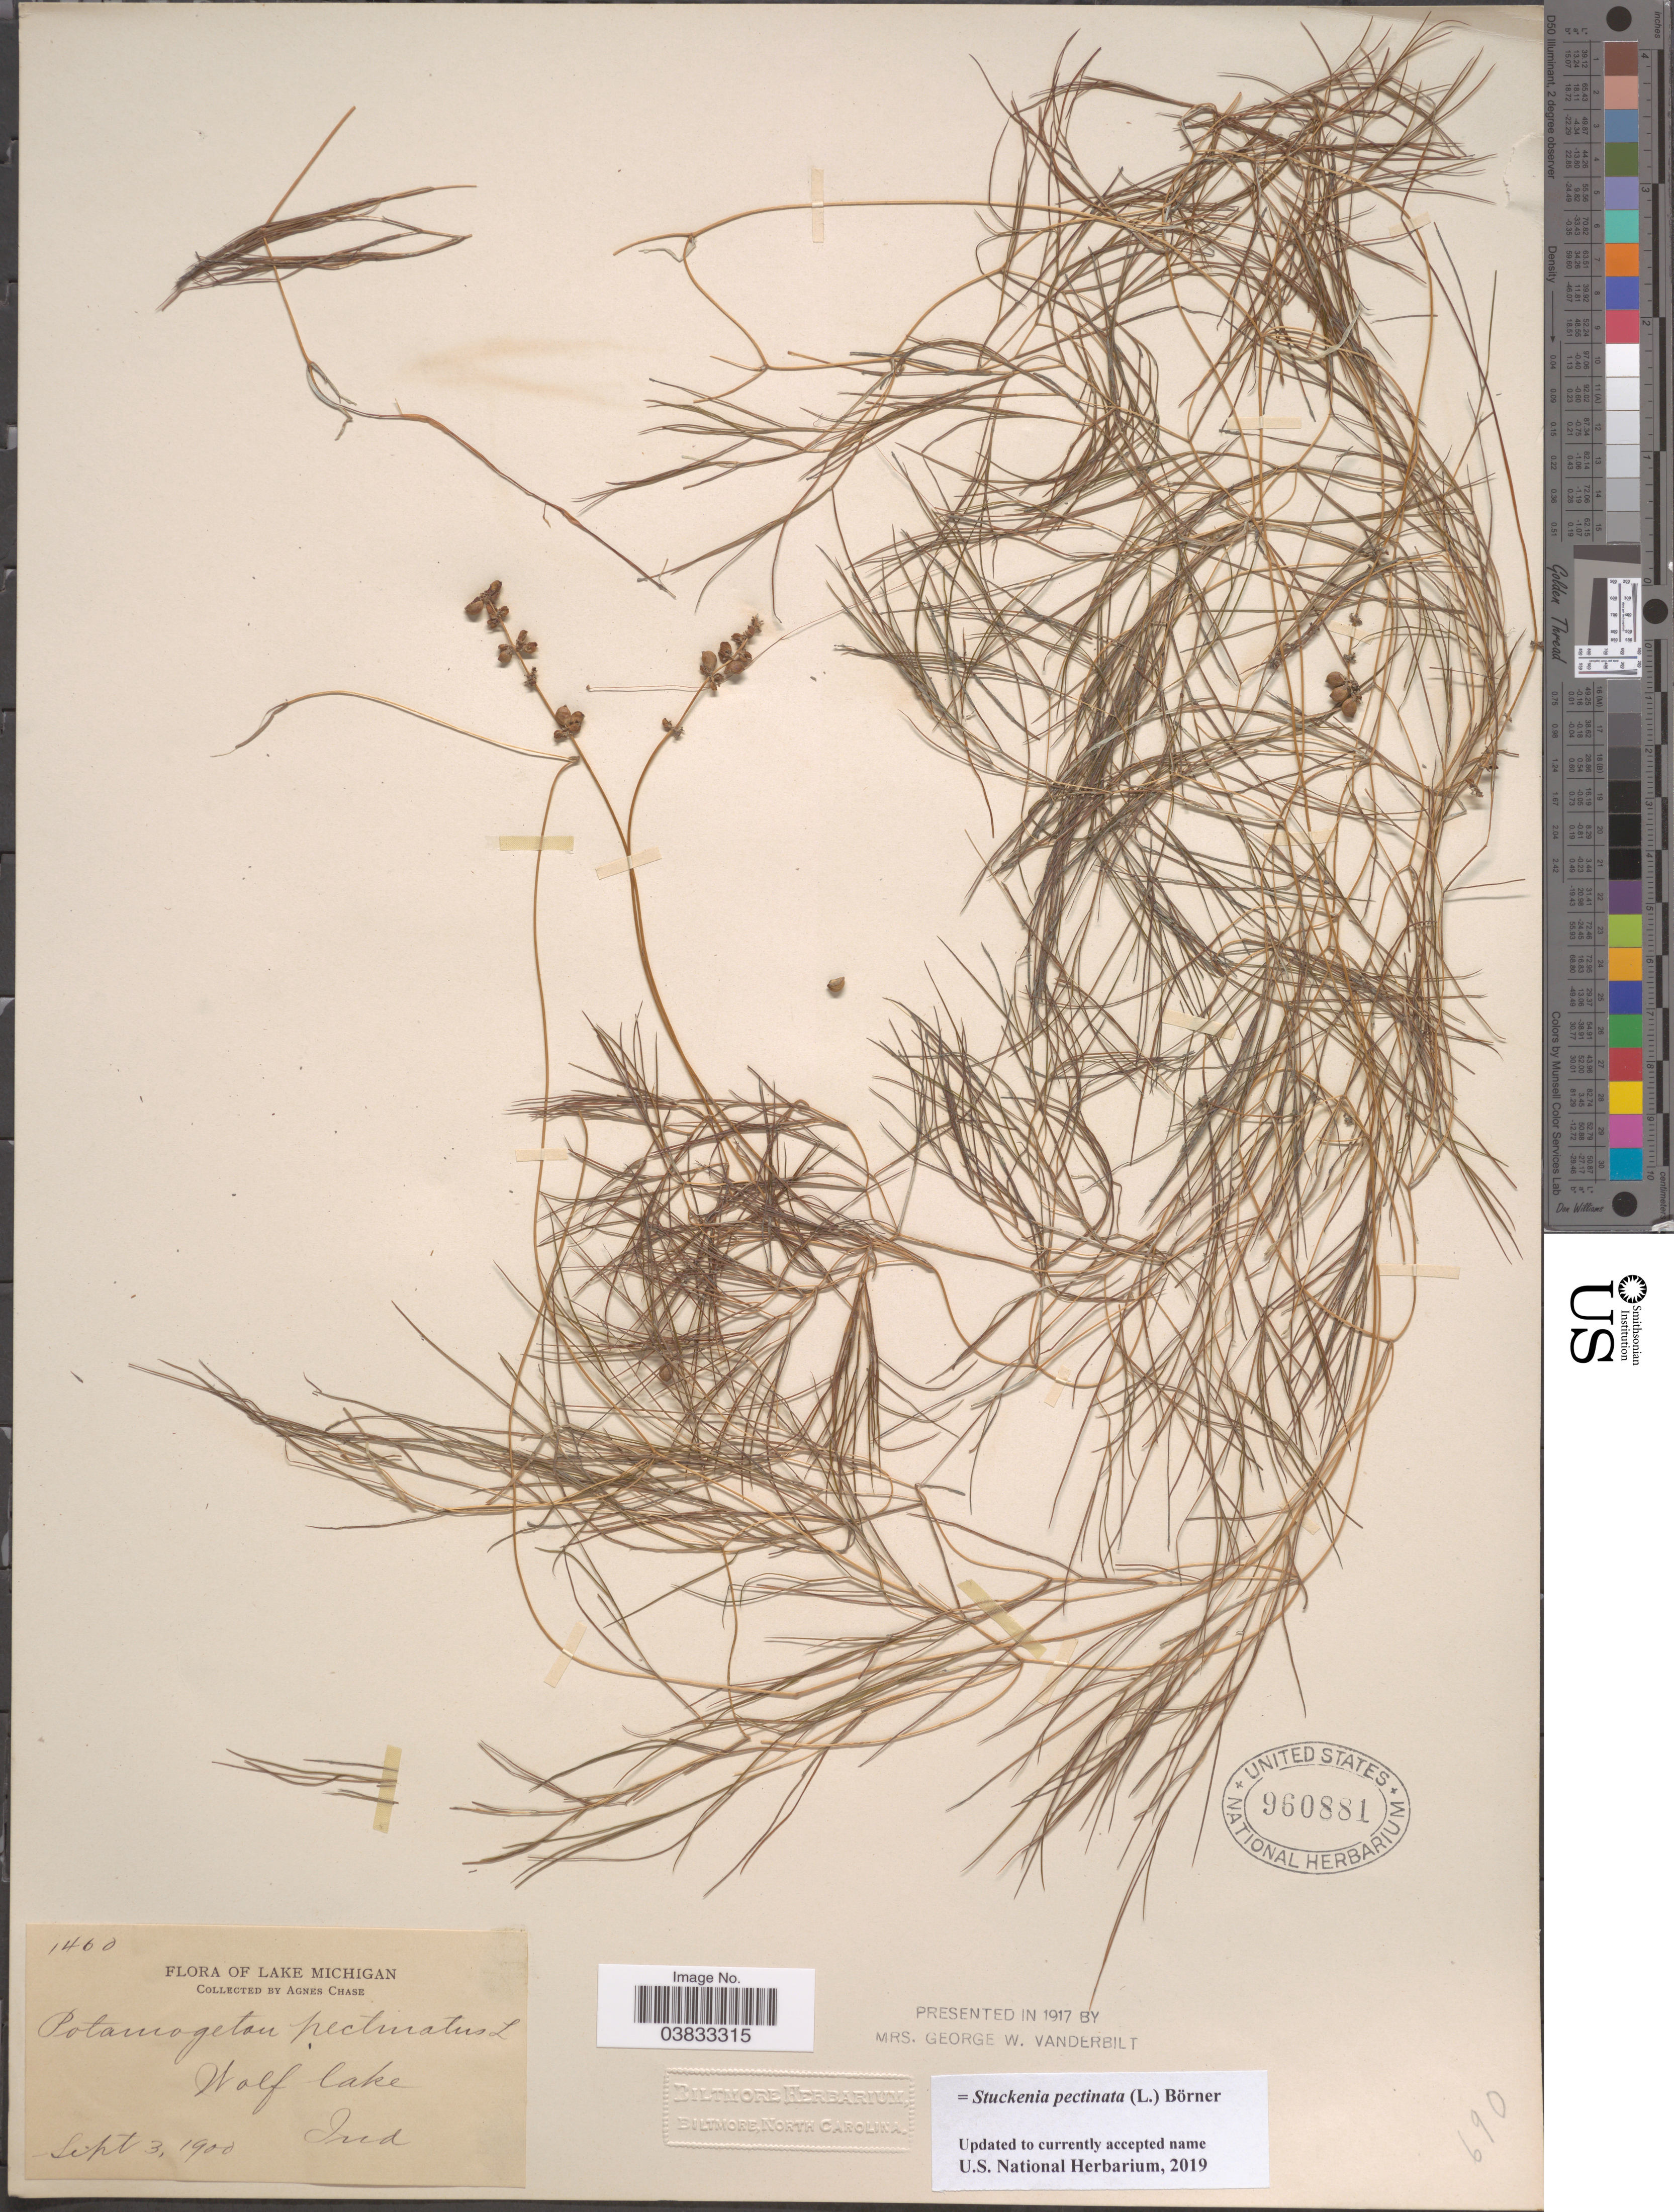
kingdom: Plantae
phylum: Tracheophyta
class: Liliopsida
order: Alismatales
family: Potamogetonaceae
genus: Stuckenia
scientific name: Stuckenia pectinata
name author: (L.) Börner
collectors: A. Chase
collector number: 1460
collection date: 1900-09-03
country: United States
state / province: Indiana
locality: Lake Michigan. Wolf lake.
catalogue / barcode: US 960881